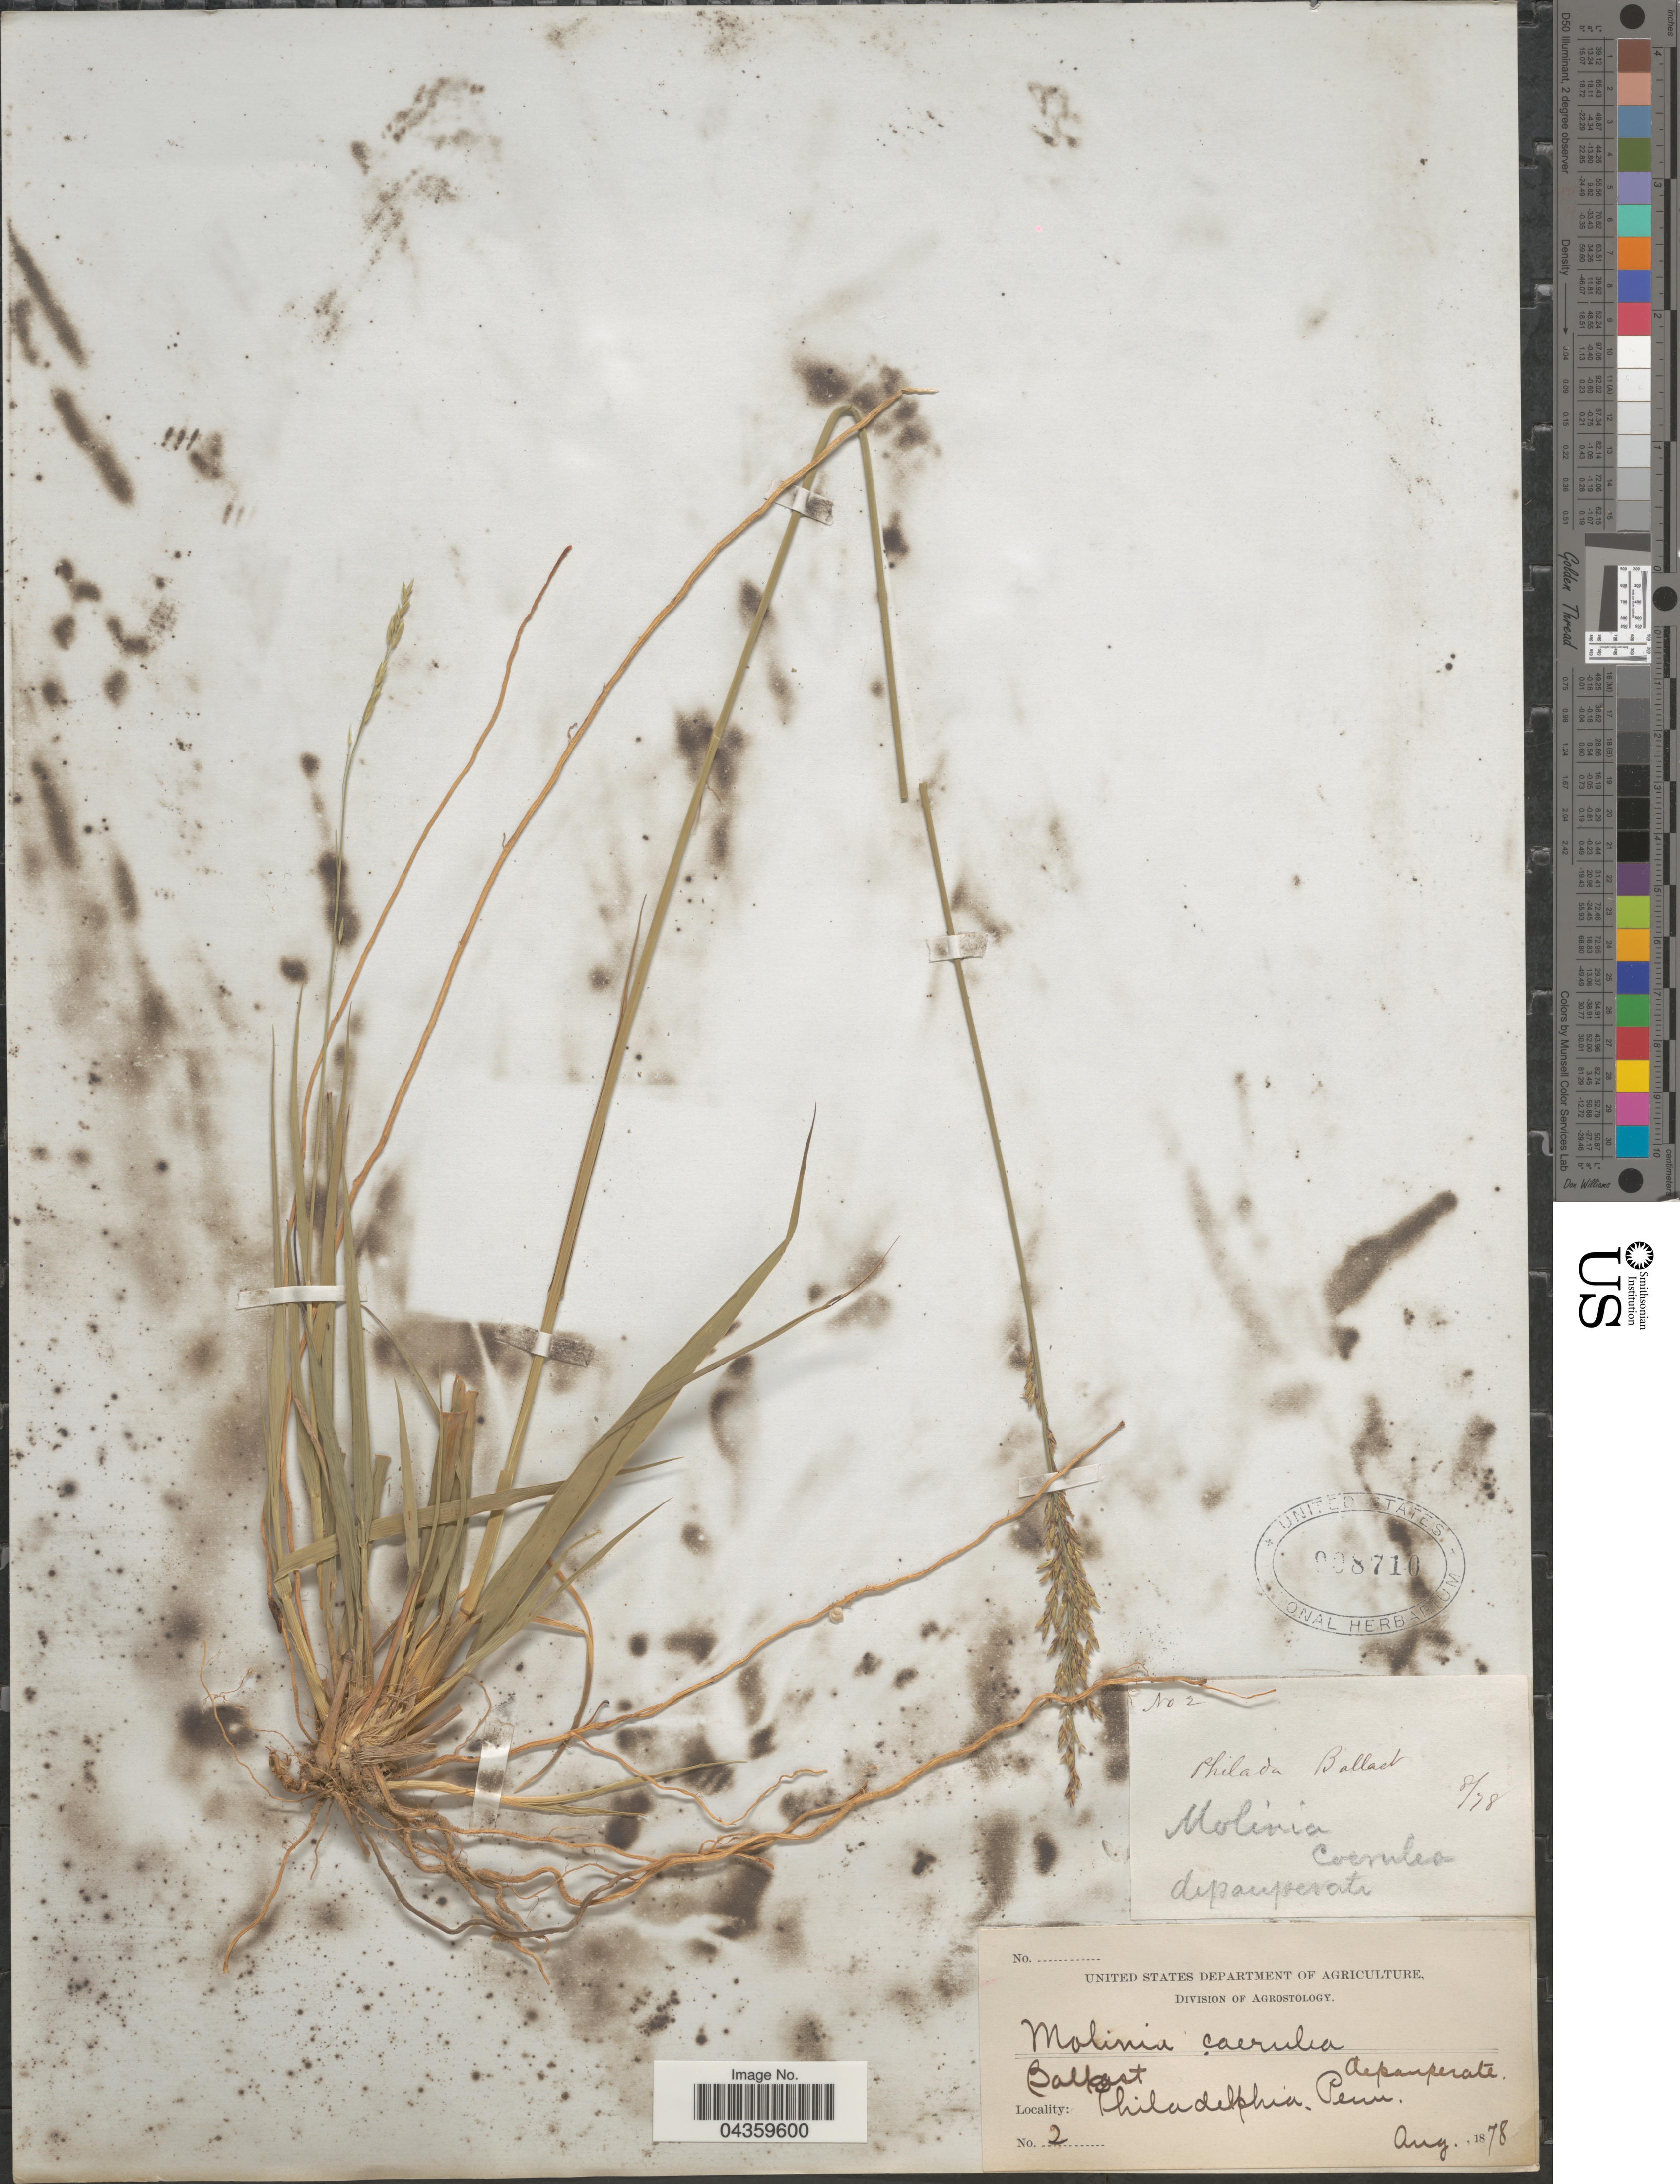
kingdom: Plantae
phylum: Tracheophyta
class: Liliopsida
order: Poales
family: Poaceae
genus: Molinia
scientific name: Molinia caerulea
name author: (L.) Moench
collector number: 2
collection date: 1878-08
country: United States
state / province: Pennsylvania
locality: Ballast. Philadelphia.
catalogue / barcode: US 908710